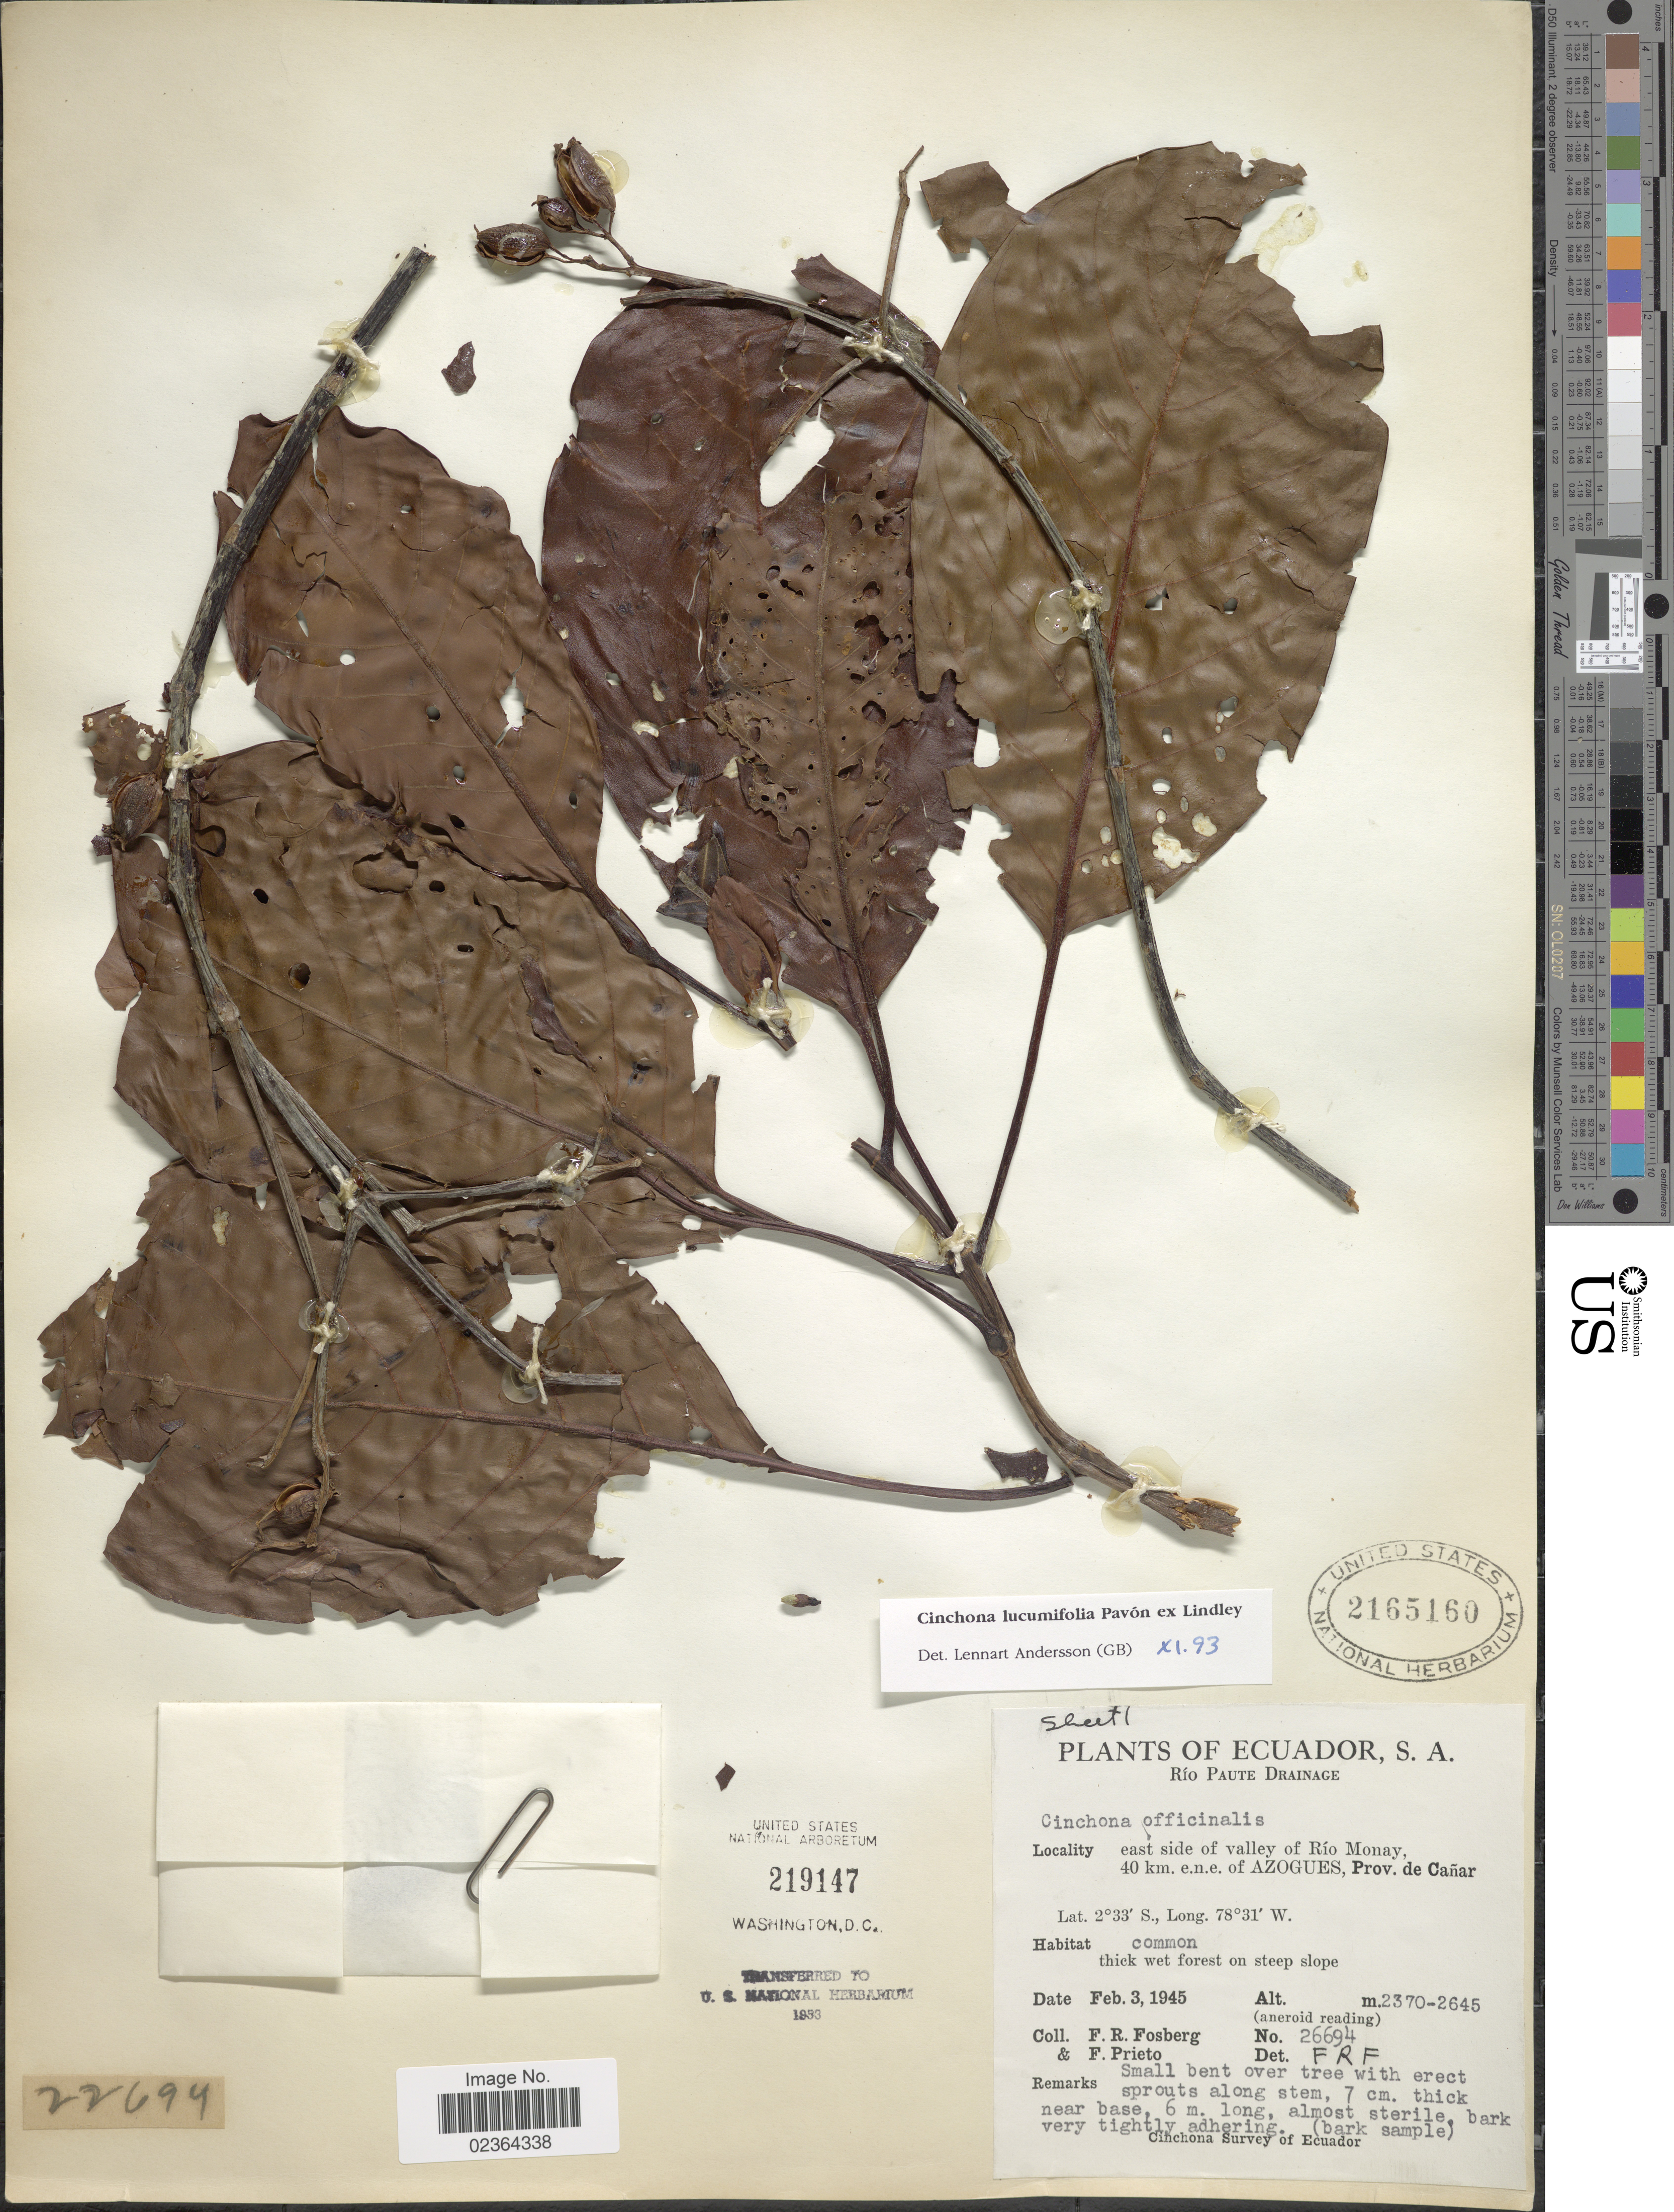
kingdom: Plantae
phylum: Tracheophyta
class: Magnoliopsida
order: Gentianales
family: Rubiaceae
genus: Cinchona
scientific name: Cinchona lucumifolia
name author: Pav. ex Lindl.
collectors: F. R. Fosberg & F. Prieto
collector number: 26694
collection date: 1945-02-03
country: Ecuador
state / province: Cañar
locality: Rio Paute Drainage, east side of valley of Rio Monay, 40 km. e.n.e. of Azogues, Prov. de Canar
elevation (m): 2370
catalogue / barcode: US 2165160